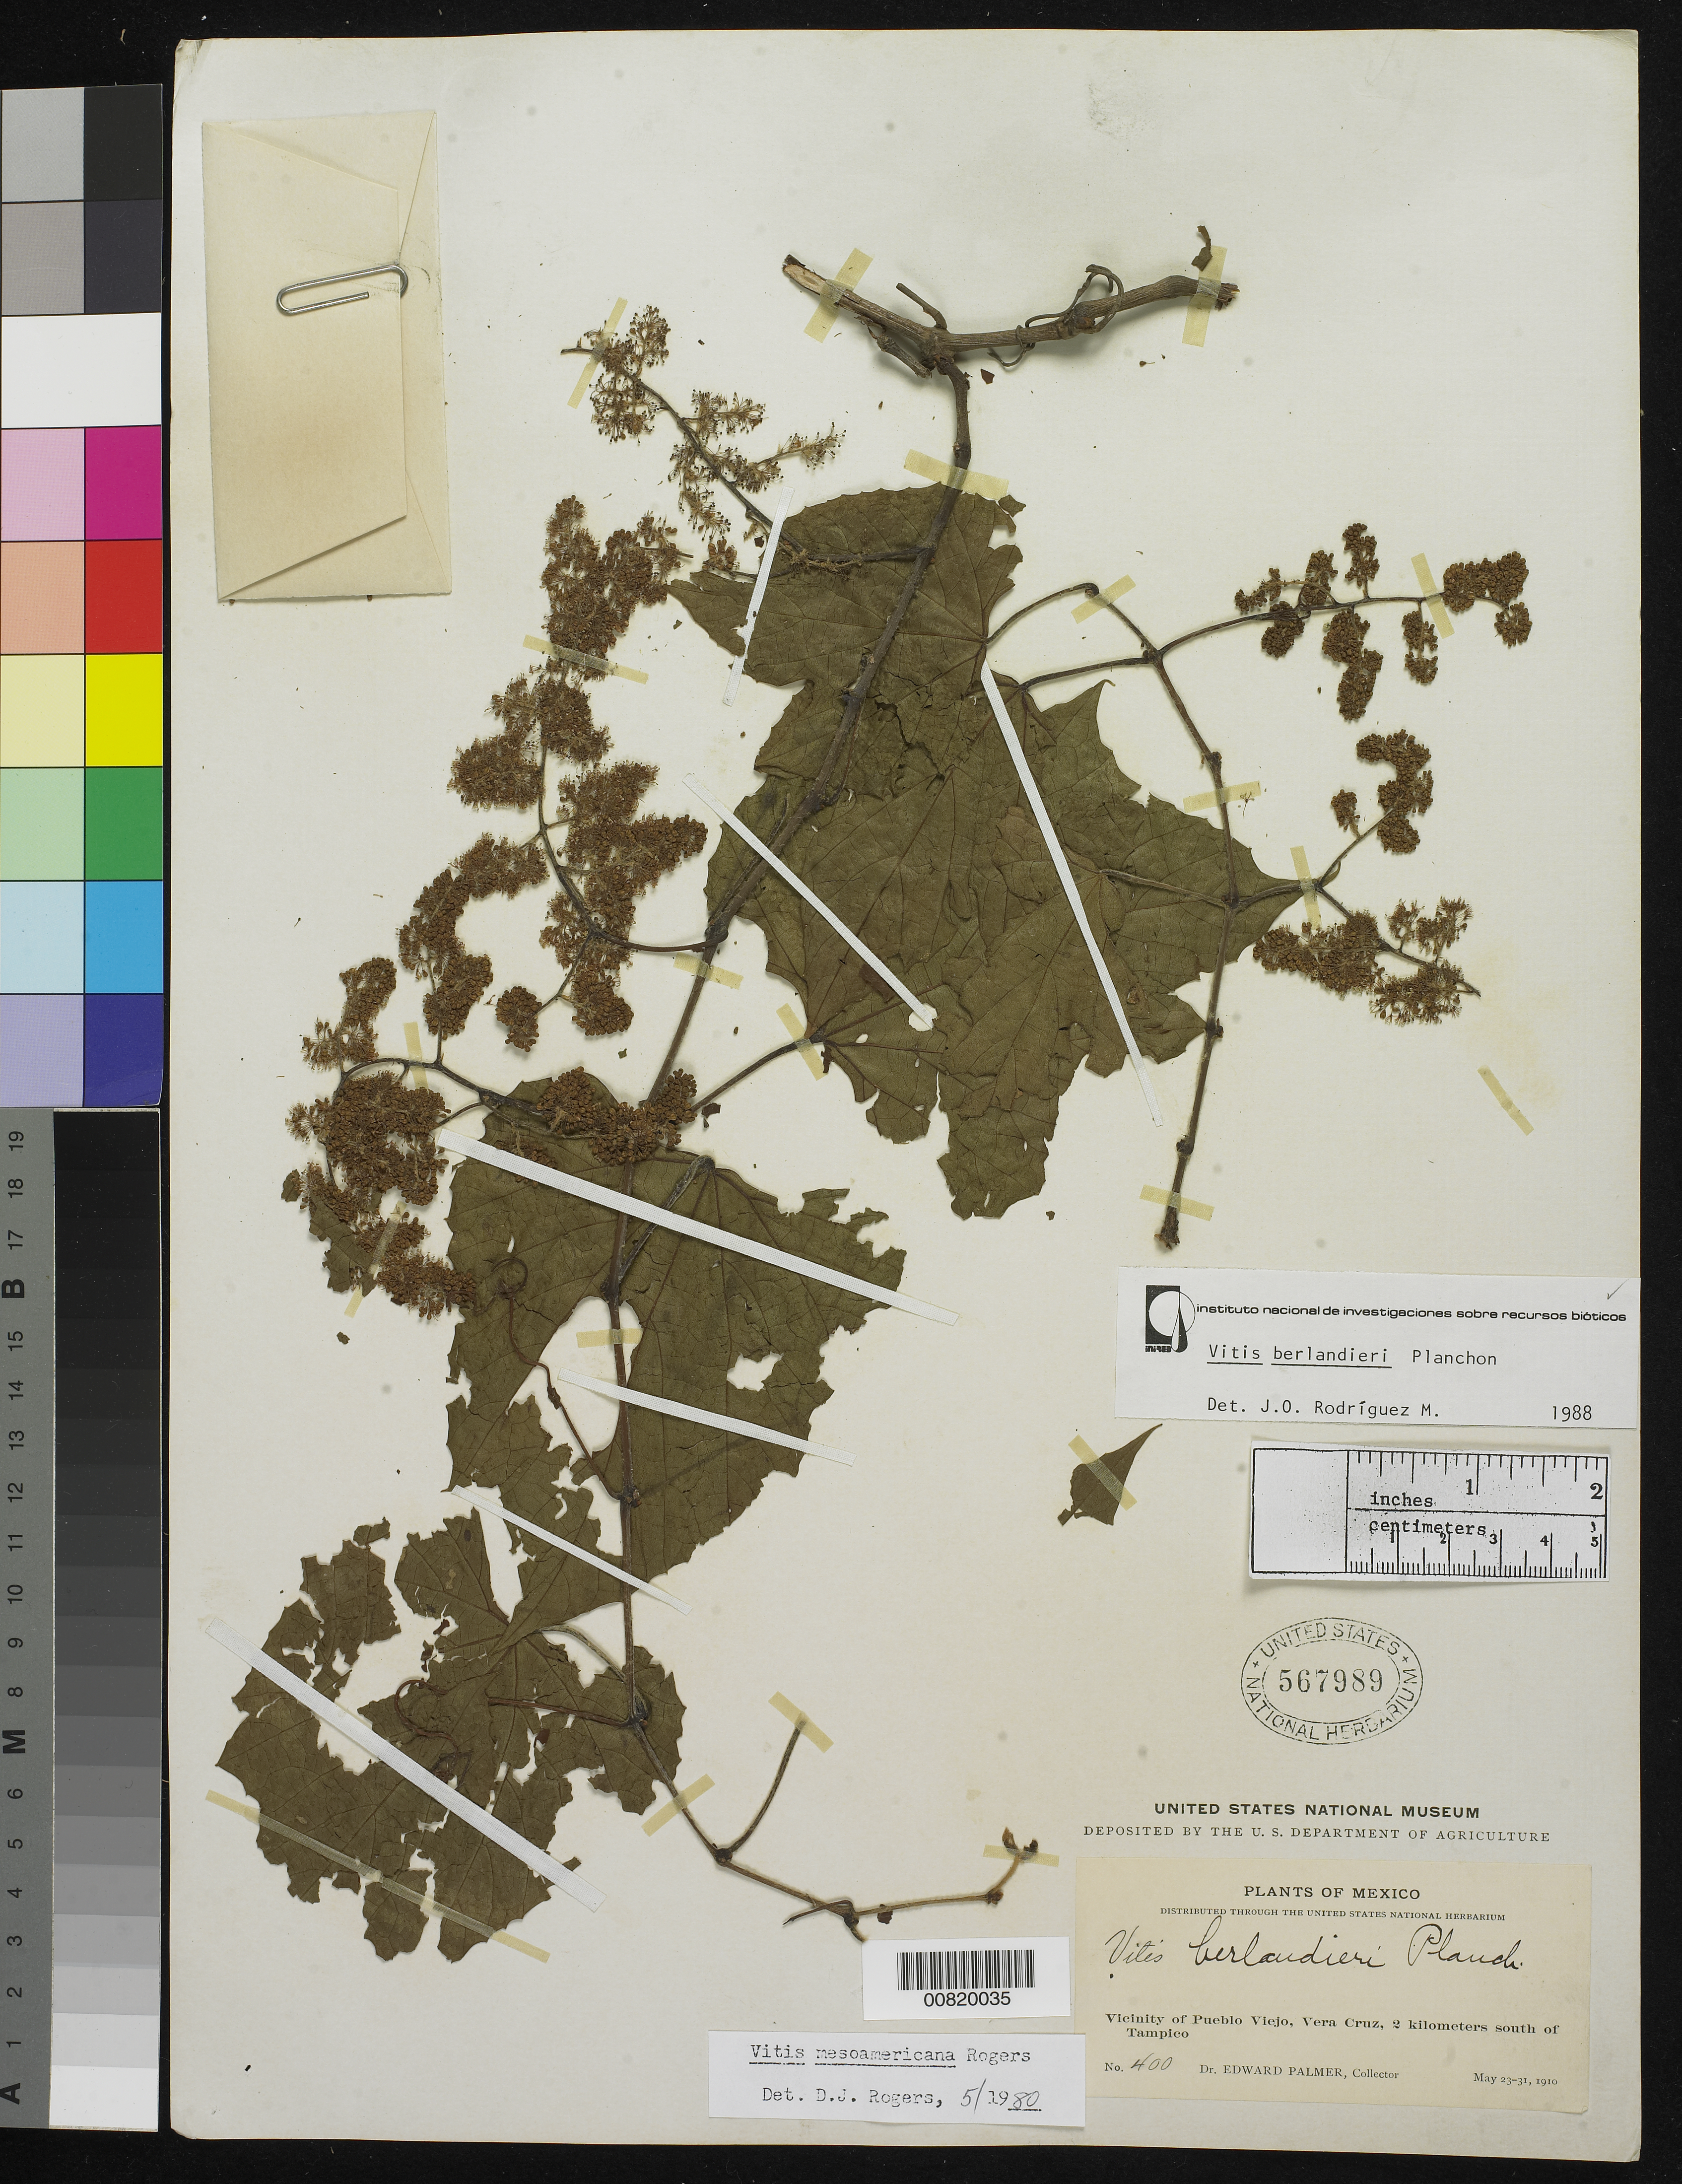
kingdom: Plantae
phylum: Tracheophyta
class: Magnoliopsida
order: Vitales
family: Vitaceae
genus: Vitis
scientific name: Vitis berlandieri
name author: Planch.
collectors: E. Palmer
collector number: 400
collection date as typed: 23 May 1910 to 31 May 1910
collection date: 1910-05-23/1910-05-31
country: Mexico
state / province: Veracruz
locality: Vicinity of Pueblo Viejo Veracruz, 2 kilometers south of Tampico, Tamaulipas.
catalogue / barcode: US 567989